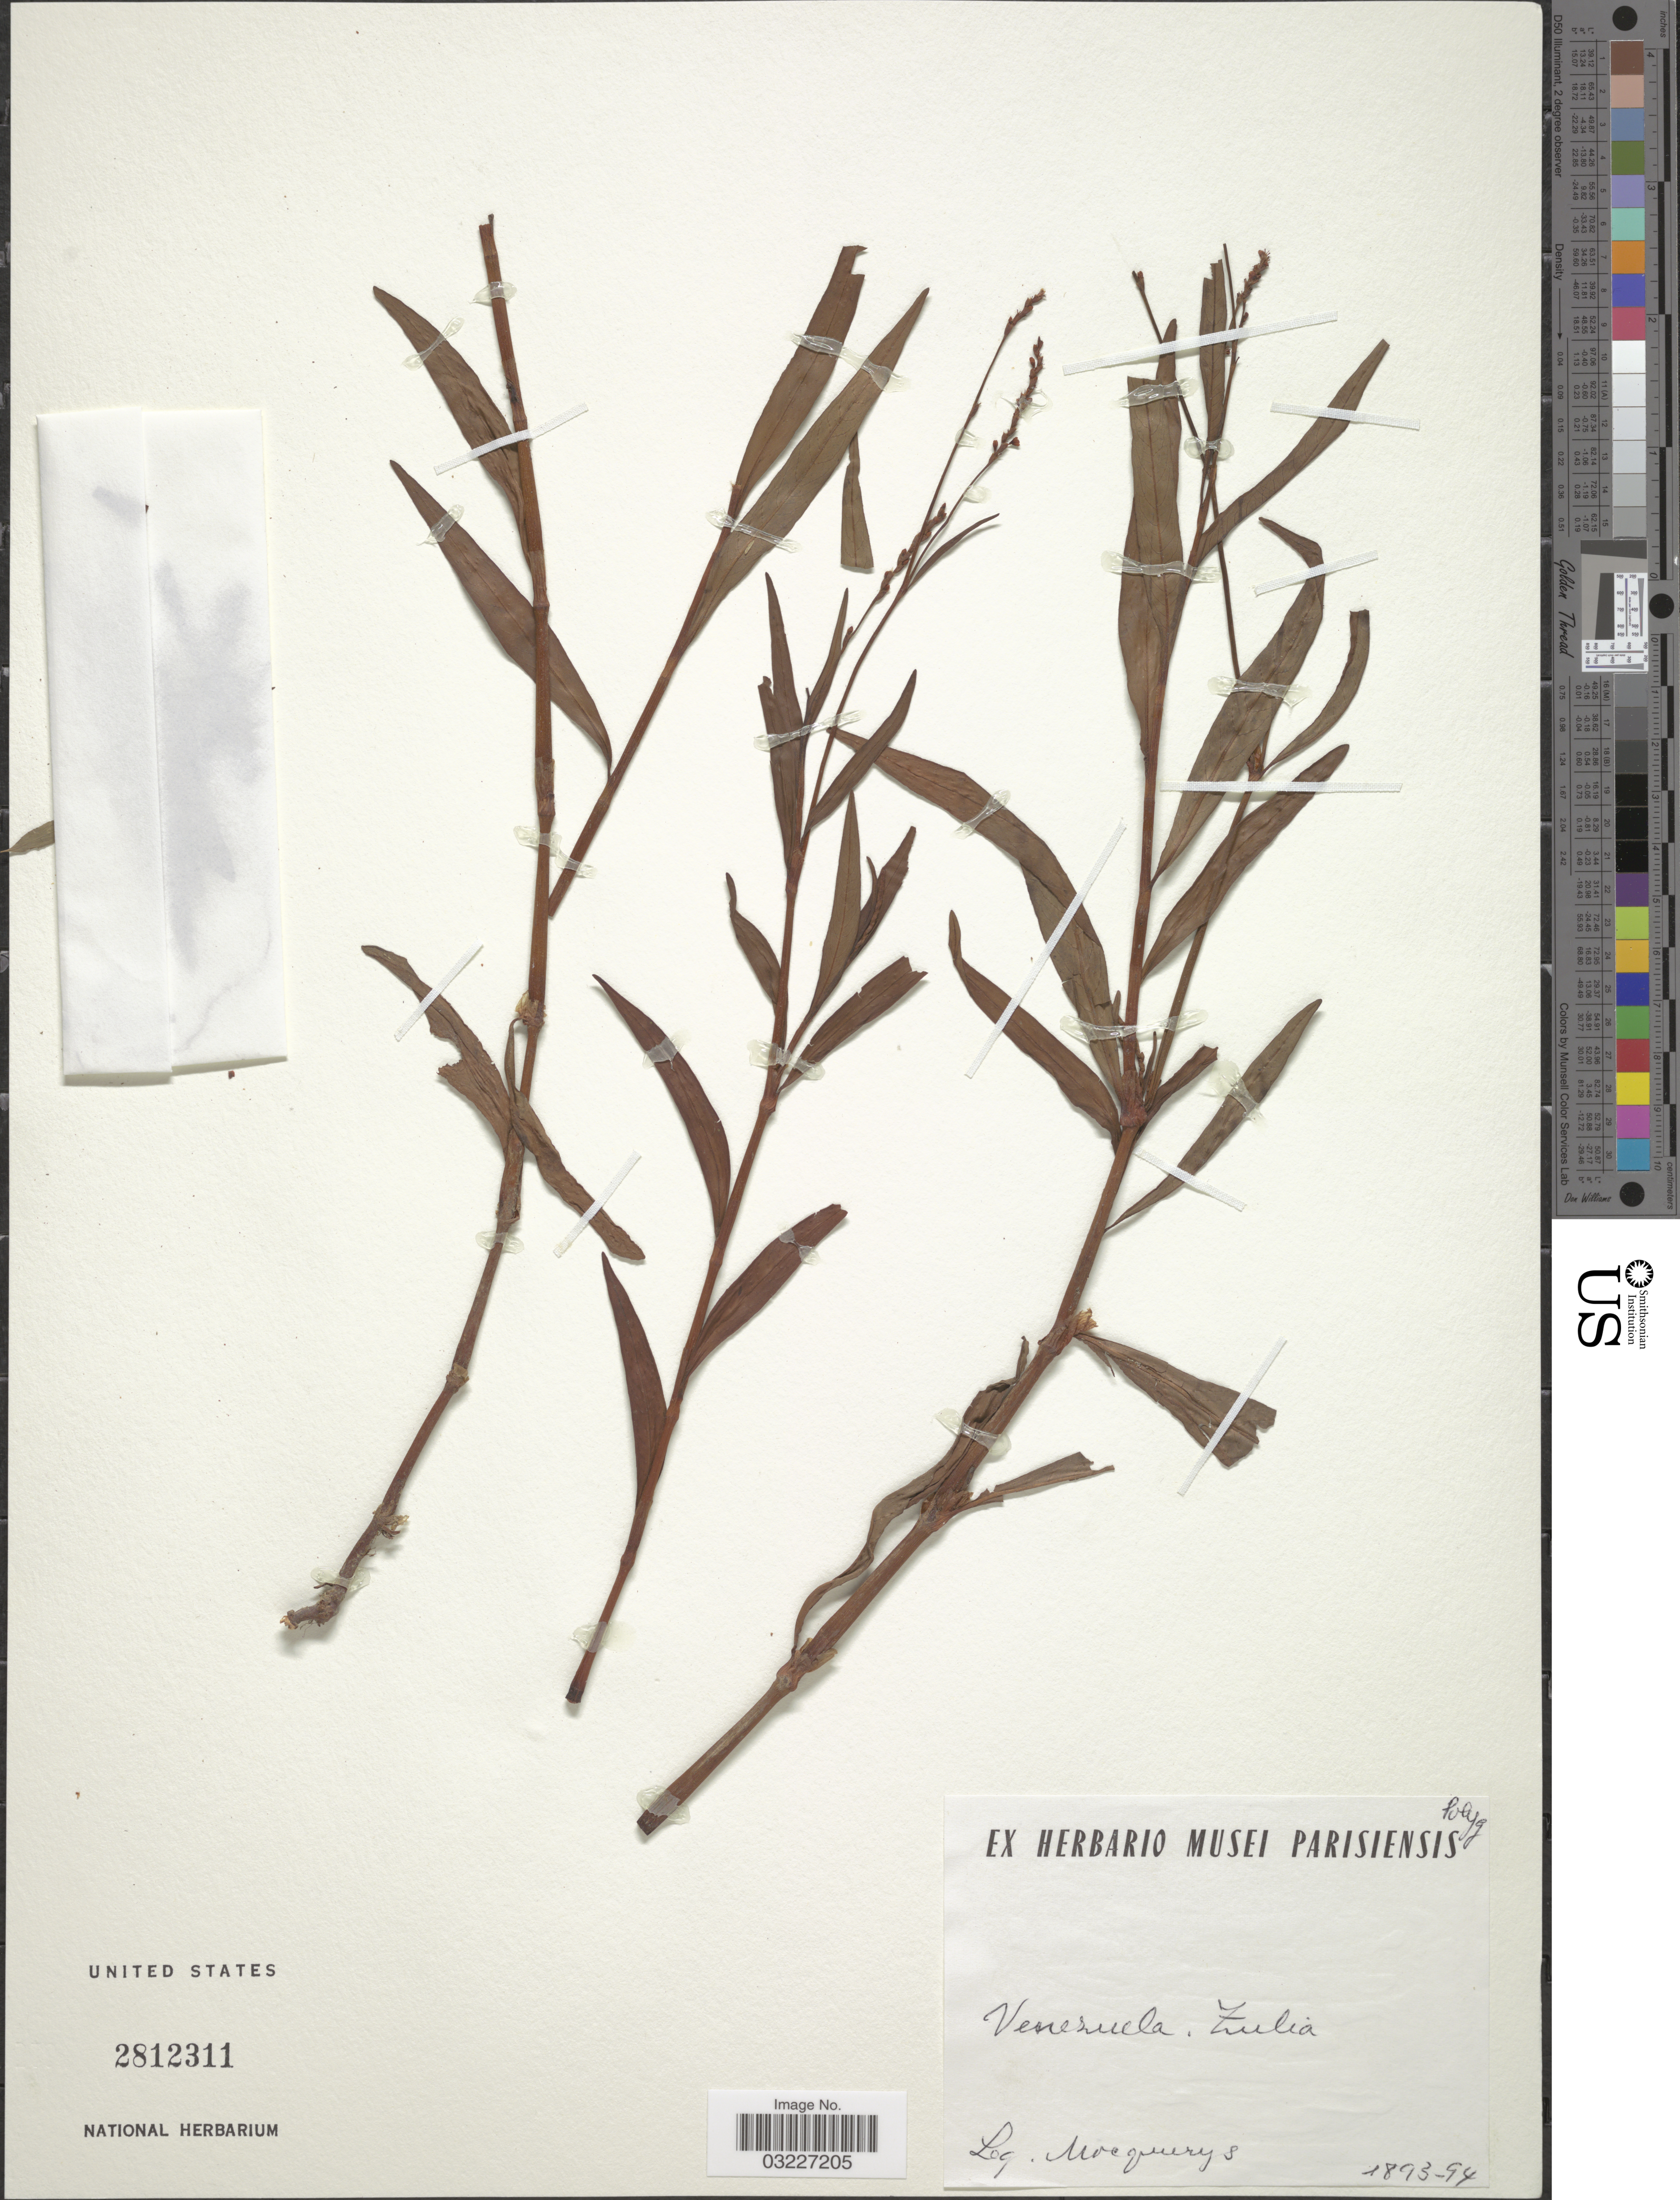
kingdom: Plantae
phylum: Tracheophyta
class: Magnoliopsida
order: Caryophyllales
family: Polygonaceae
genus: Polygonum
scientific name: Polygonum sp.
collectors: A. Mocquerys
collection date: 1893/1894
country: Venezuela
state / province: Zulia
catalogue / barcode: US 2812311